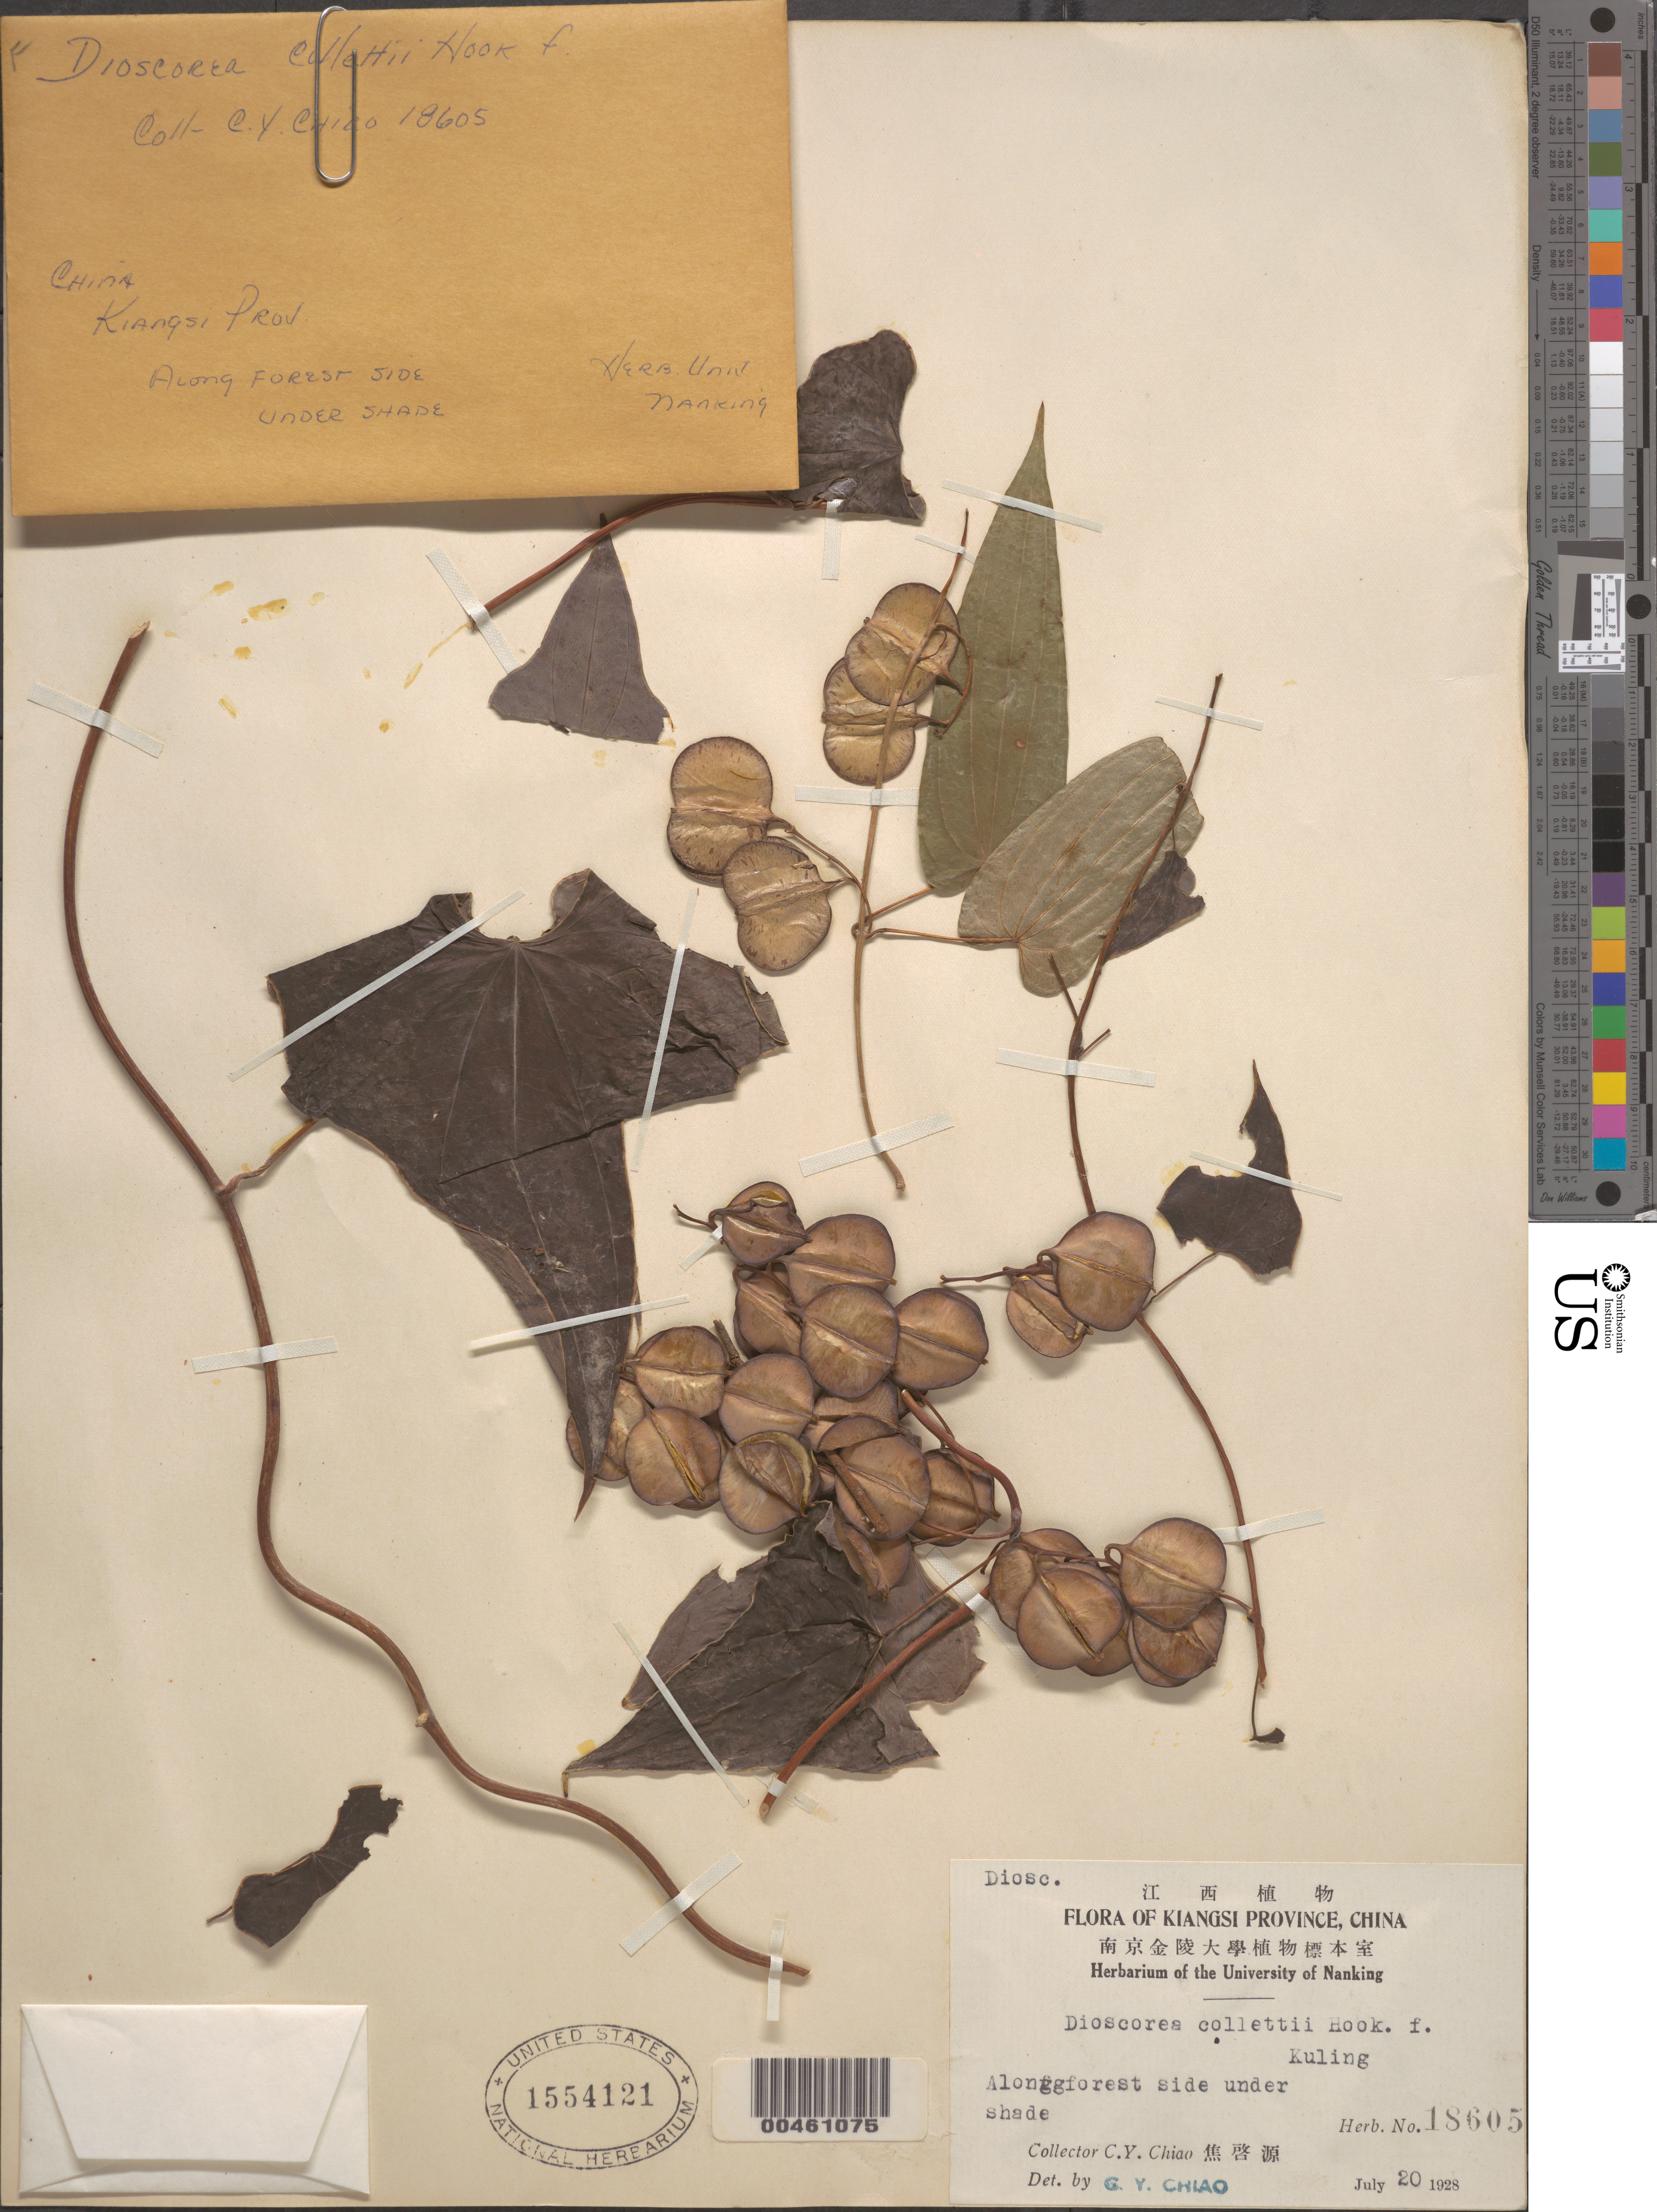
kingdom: Plantae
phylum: Tracheophyta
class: Liliopsida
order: Dioscoreales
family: Dioscoreaceae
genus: Dioscorea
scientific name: Dioscorea collettii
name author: Hook. f.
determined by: Chiao, C. Y.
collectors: C. Y. Chiao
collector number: Herb. No. 18605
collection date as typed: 20 Jul 1928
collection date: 1928-07-20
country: China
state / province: Jiangxi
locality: Kuling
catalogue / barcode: US 1554121